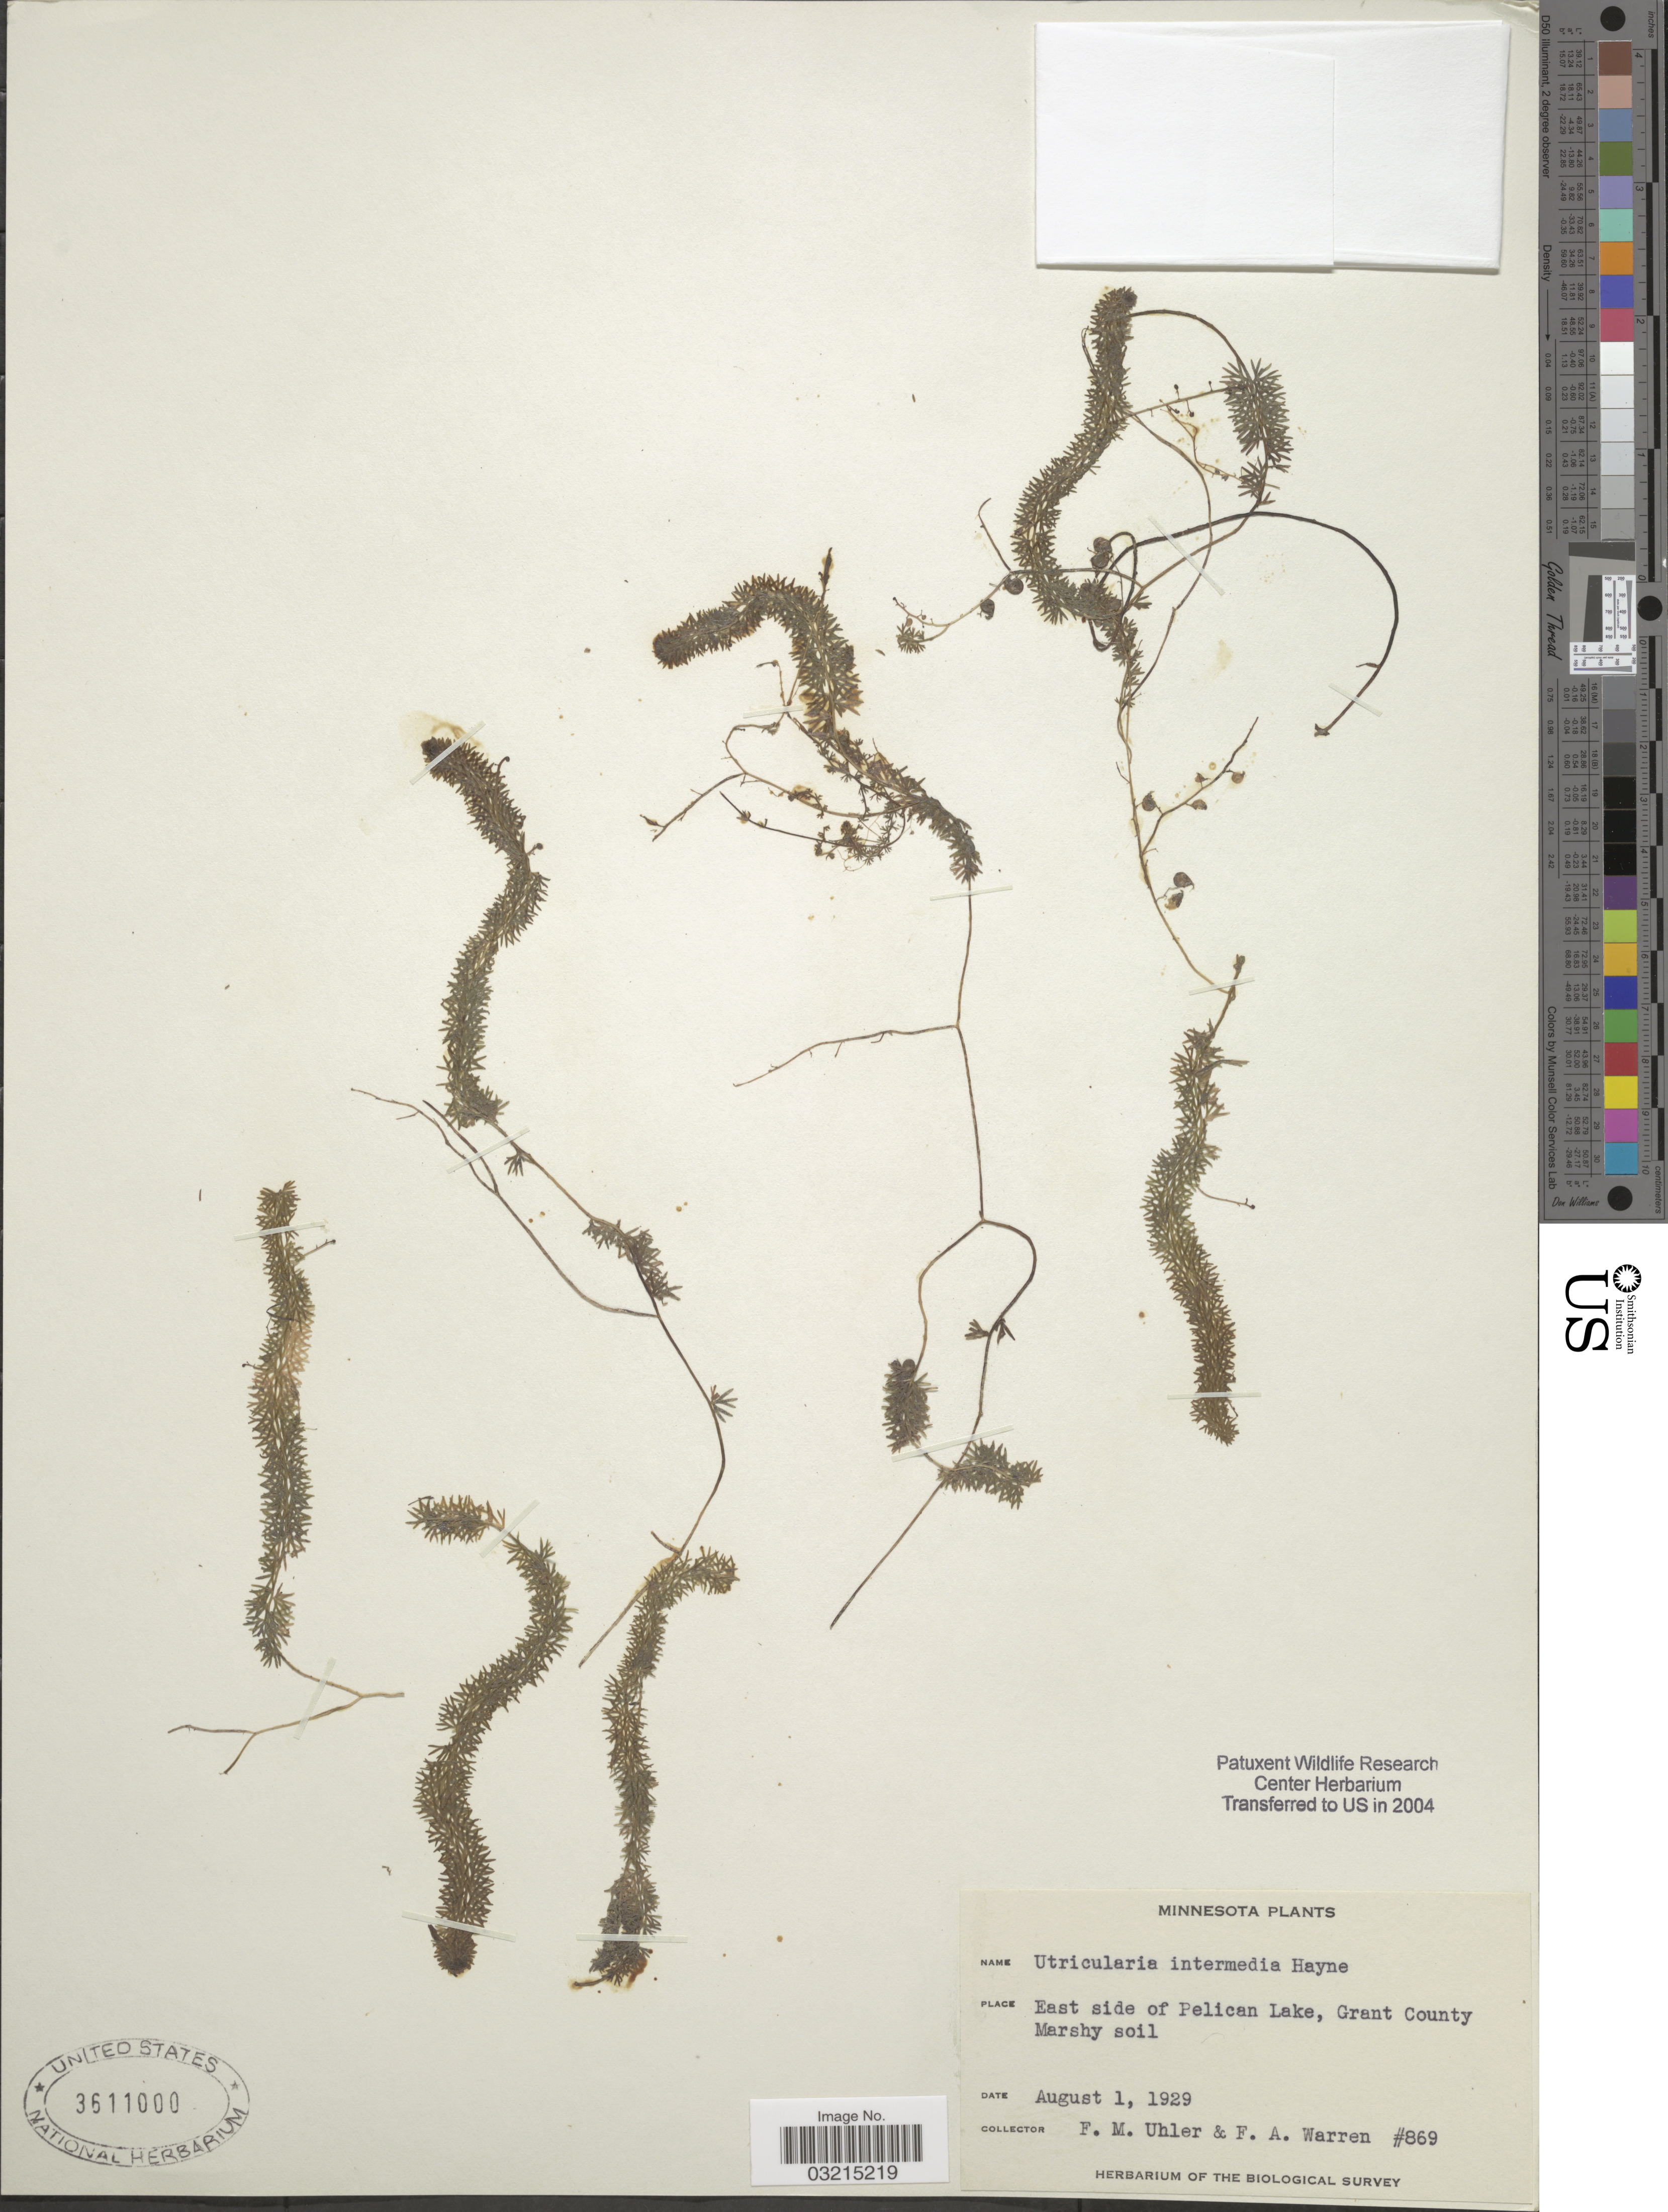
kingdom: Plantae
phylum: Tracheophyta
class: Magnoliopsida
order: Lamiales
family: Lentibulariaceae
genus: Utricularia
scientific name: Utricularia intermedia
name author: Hayne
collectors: F. M. Uhler & F. Warren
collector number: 869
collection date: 1929-08-01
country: United States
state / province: Minnesota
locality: East side of Pelican Lake, Grant County.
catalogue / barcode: US 3611000